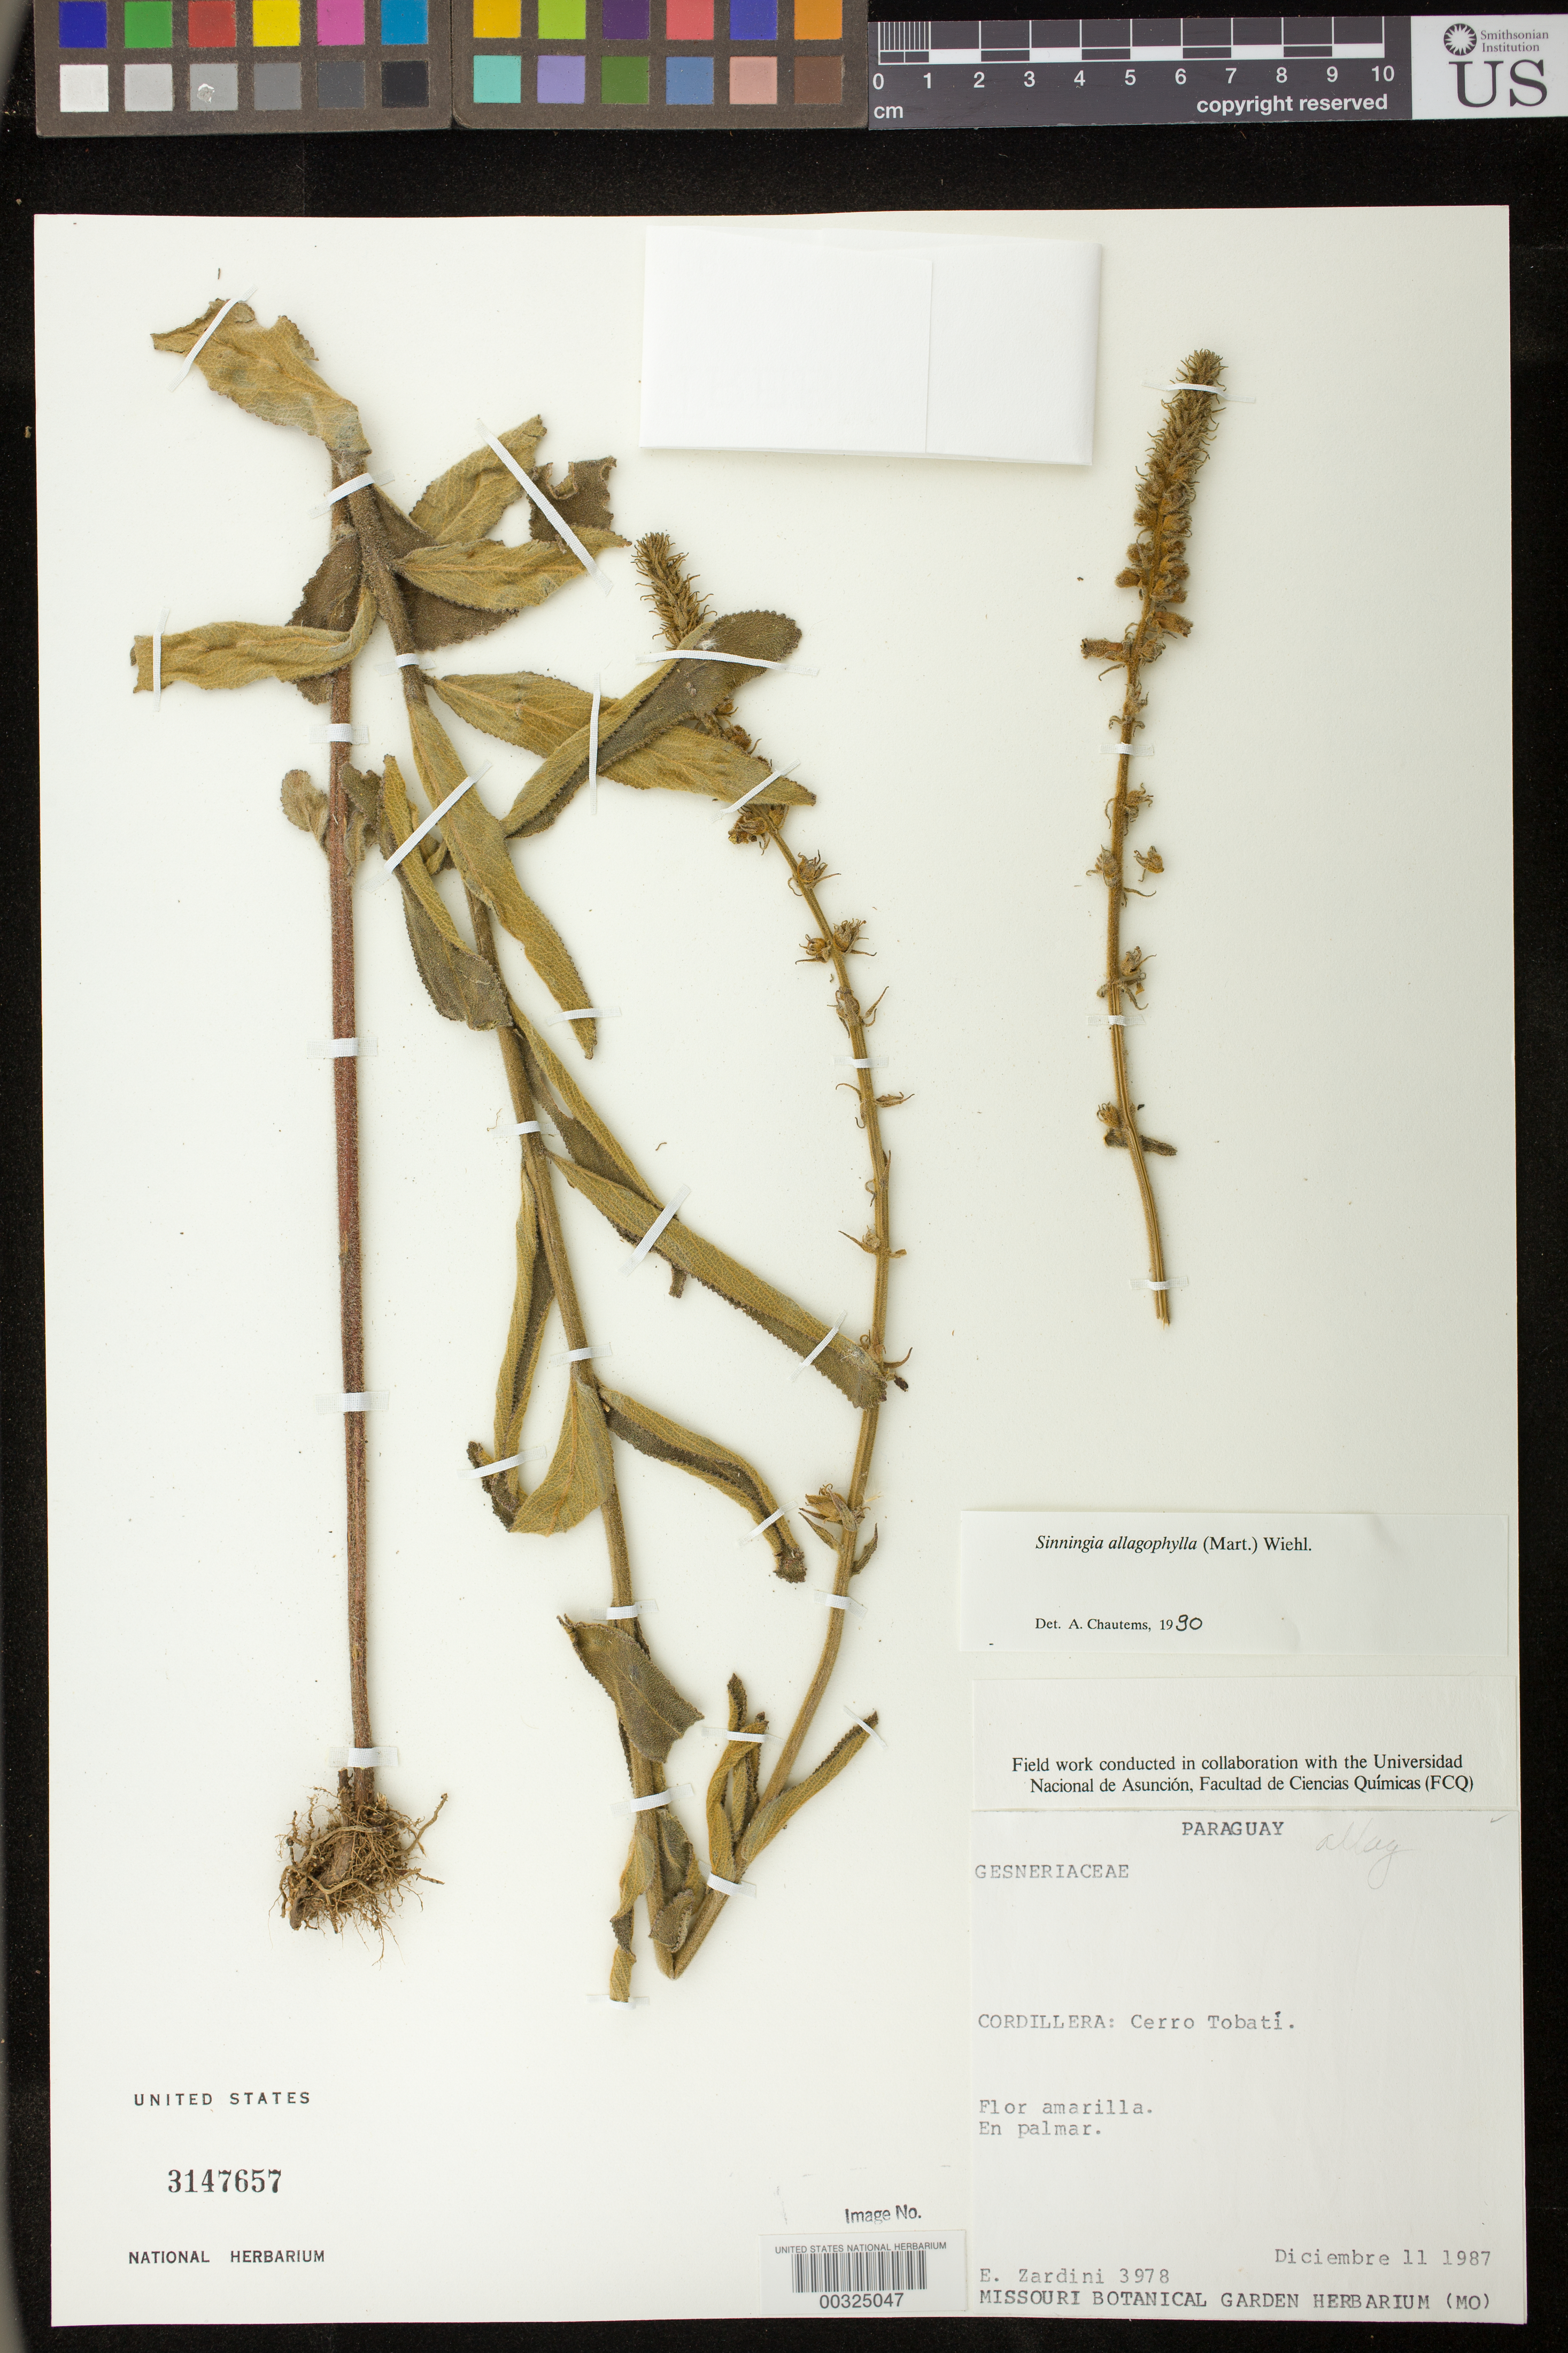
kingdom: Plantae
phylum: Tracheophyta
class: Magnoliopsida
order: Lamiales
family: Gesneriaceae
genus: Sinningia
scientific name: Sinningia allagophylla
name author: (Mart.) Wiehler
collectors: E. M. Zardini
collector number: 3978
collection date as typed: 11 Dec 1987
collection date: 1987-12-11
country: Paraguay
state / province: Cordillera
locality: Cerro Tobati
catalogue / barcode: US 3147657